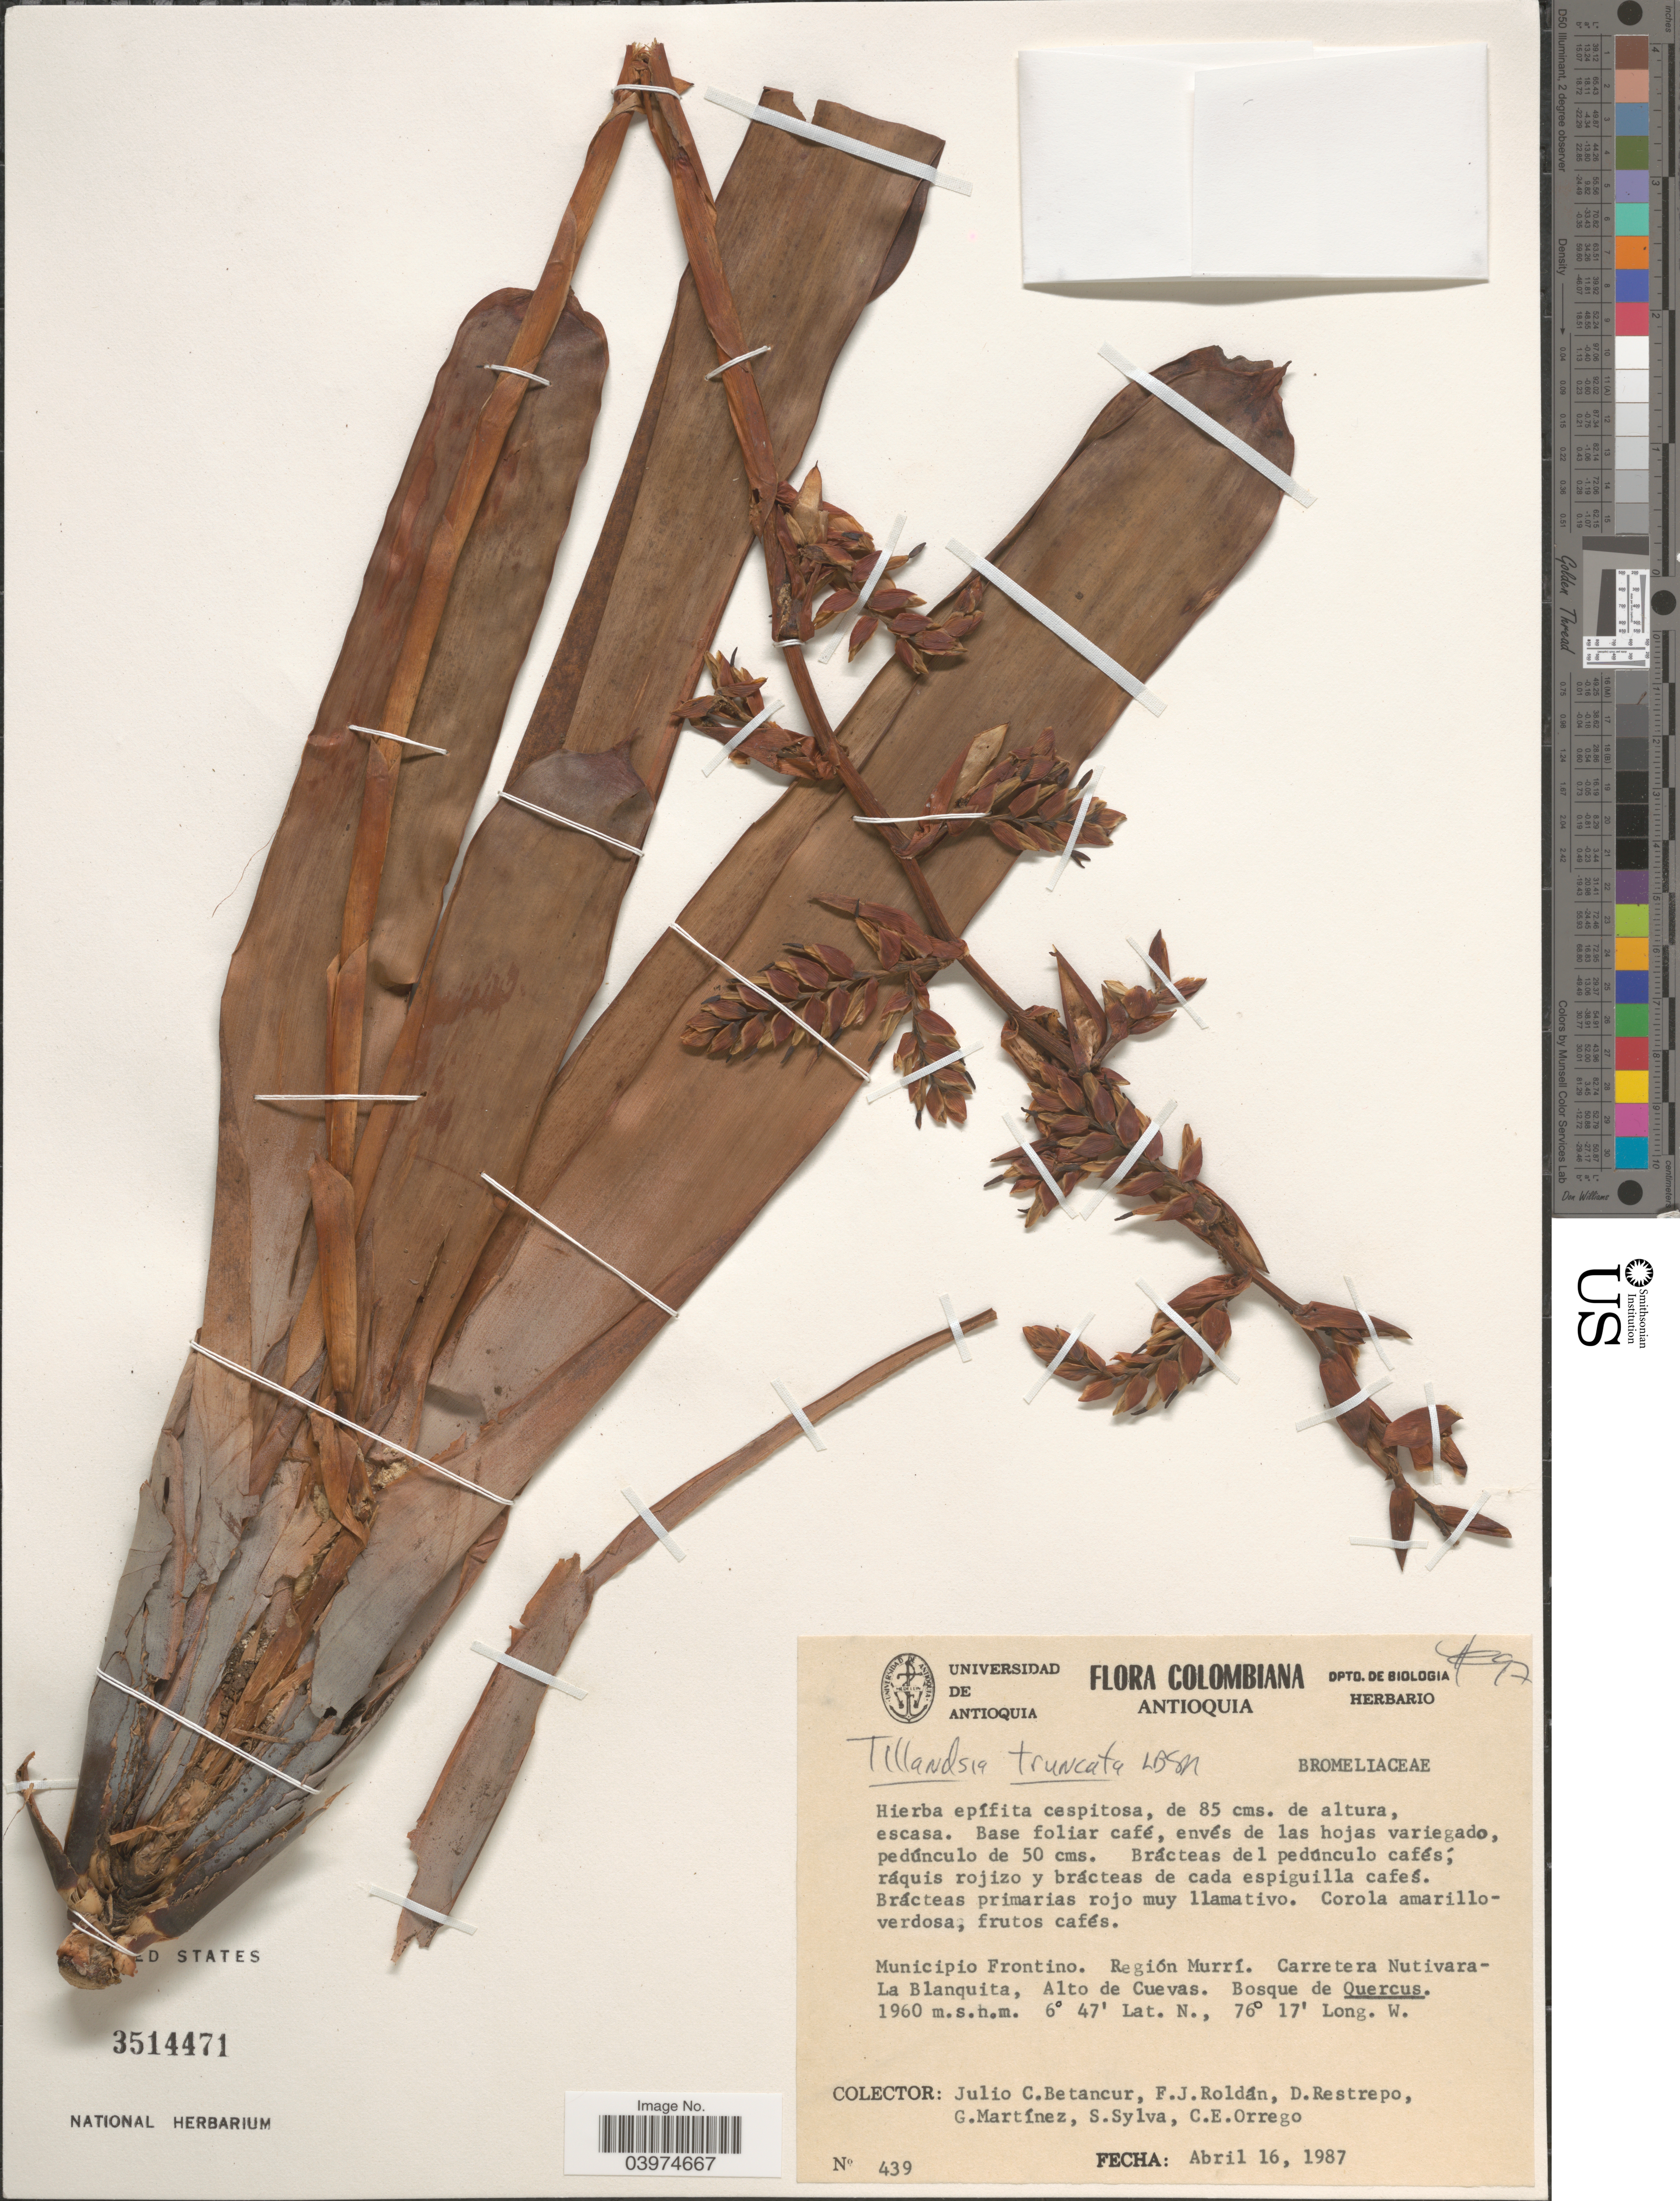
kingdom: Plantae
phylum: Tracheophyta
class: Liliopsida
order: Poales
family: Bromeliaceae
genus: Tillandsia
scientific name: Tillandsia truncata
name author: L.B. Sm.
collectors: J. C. Betancur, F. J. Roldán, D. Restrepo, G. Martínez & et al.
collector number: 439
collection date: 1987-04-16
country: Colombia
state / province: Antioquia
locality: Municipio Frontino. Región Murrí. Carretera Nutivara - La Blanquita, Alto de Cuevas.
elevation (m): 1960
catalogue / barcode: US 3514471